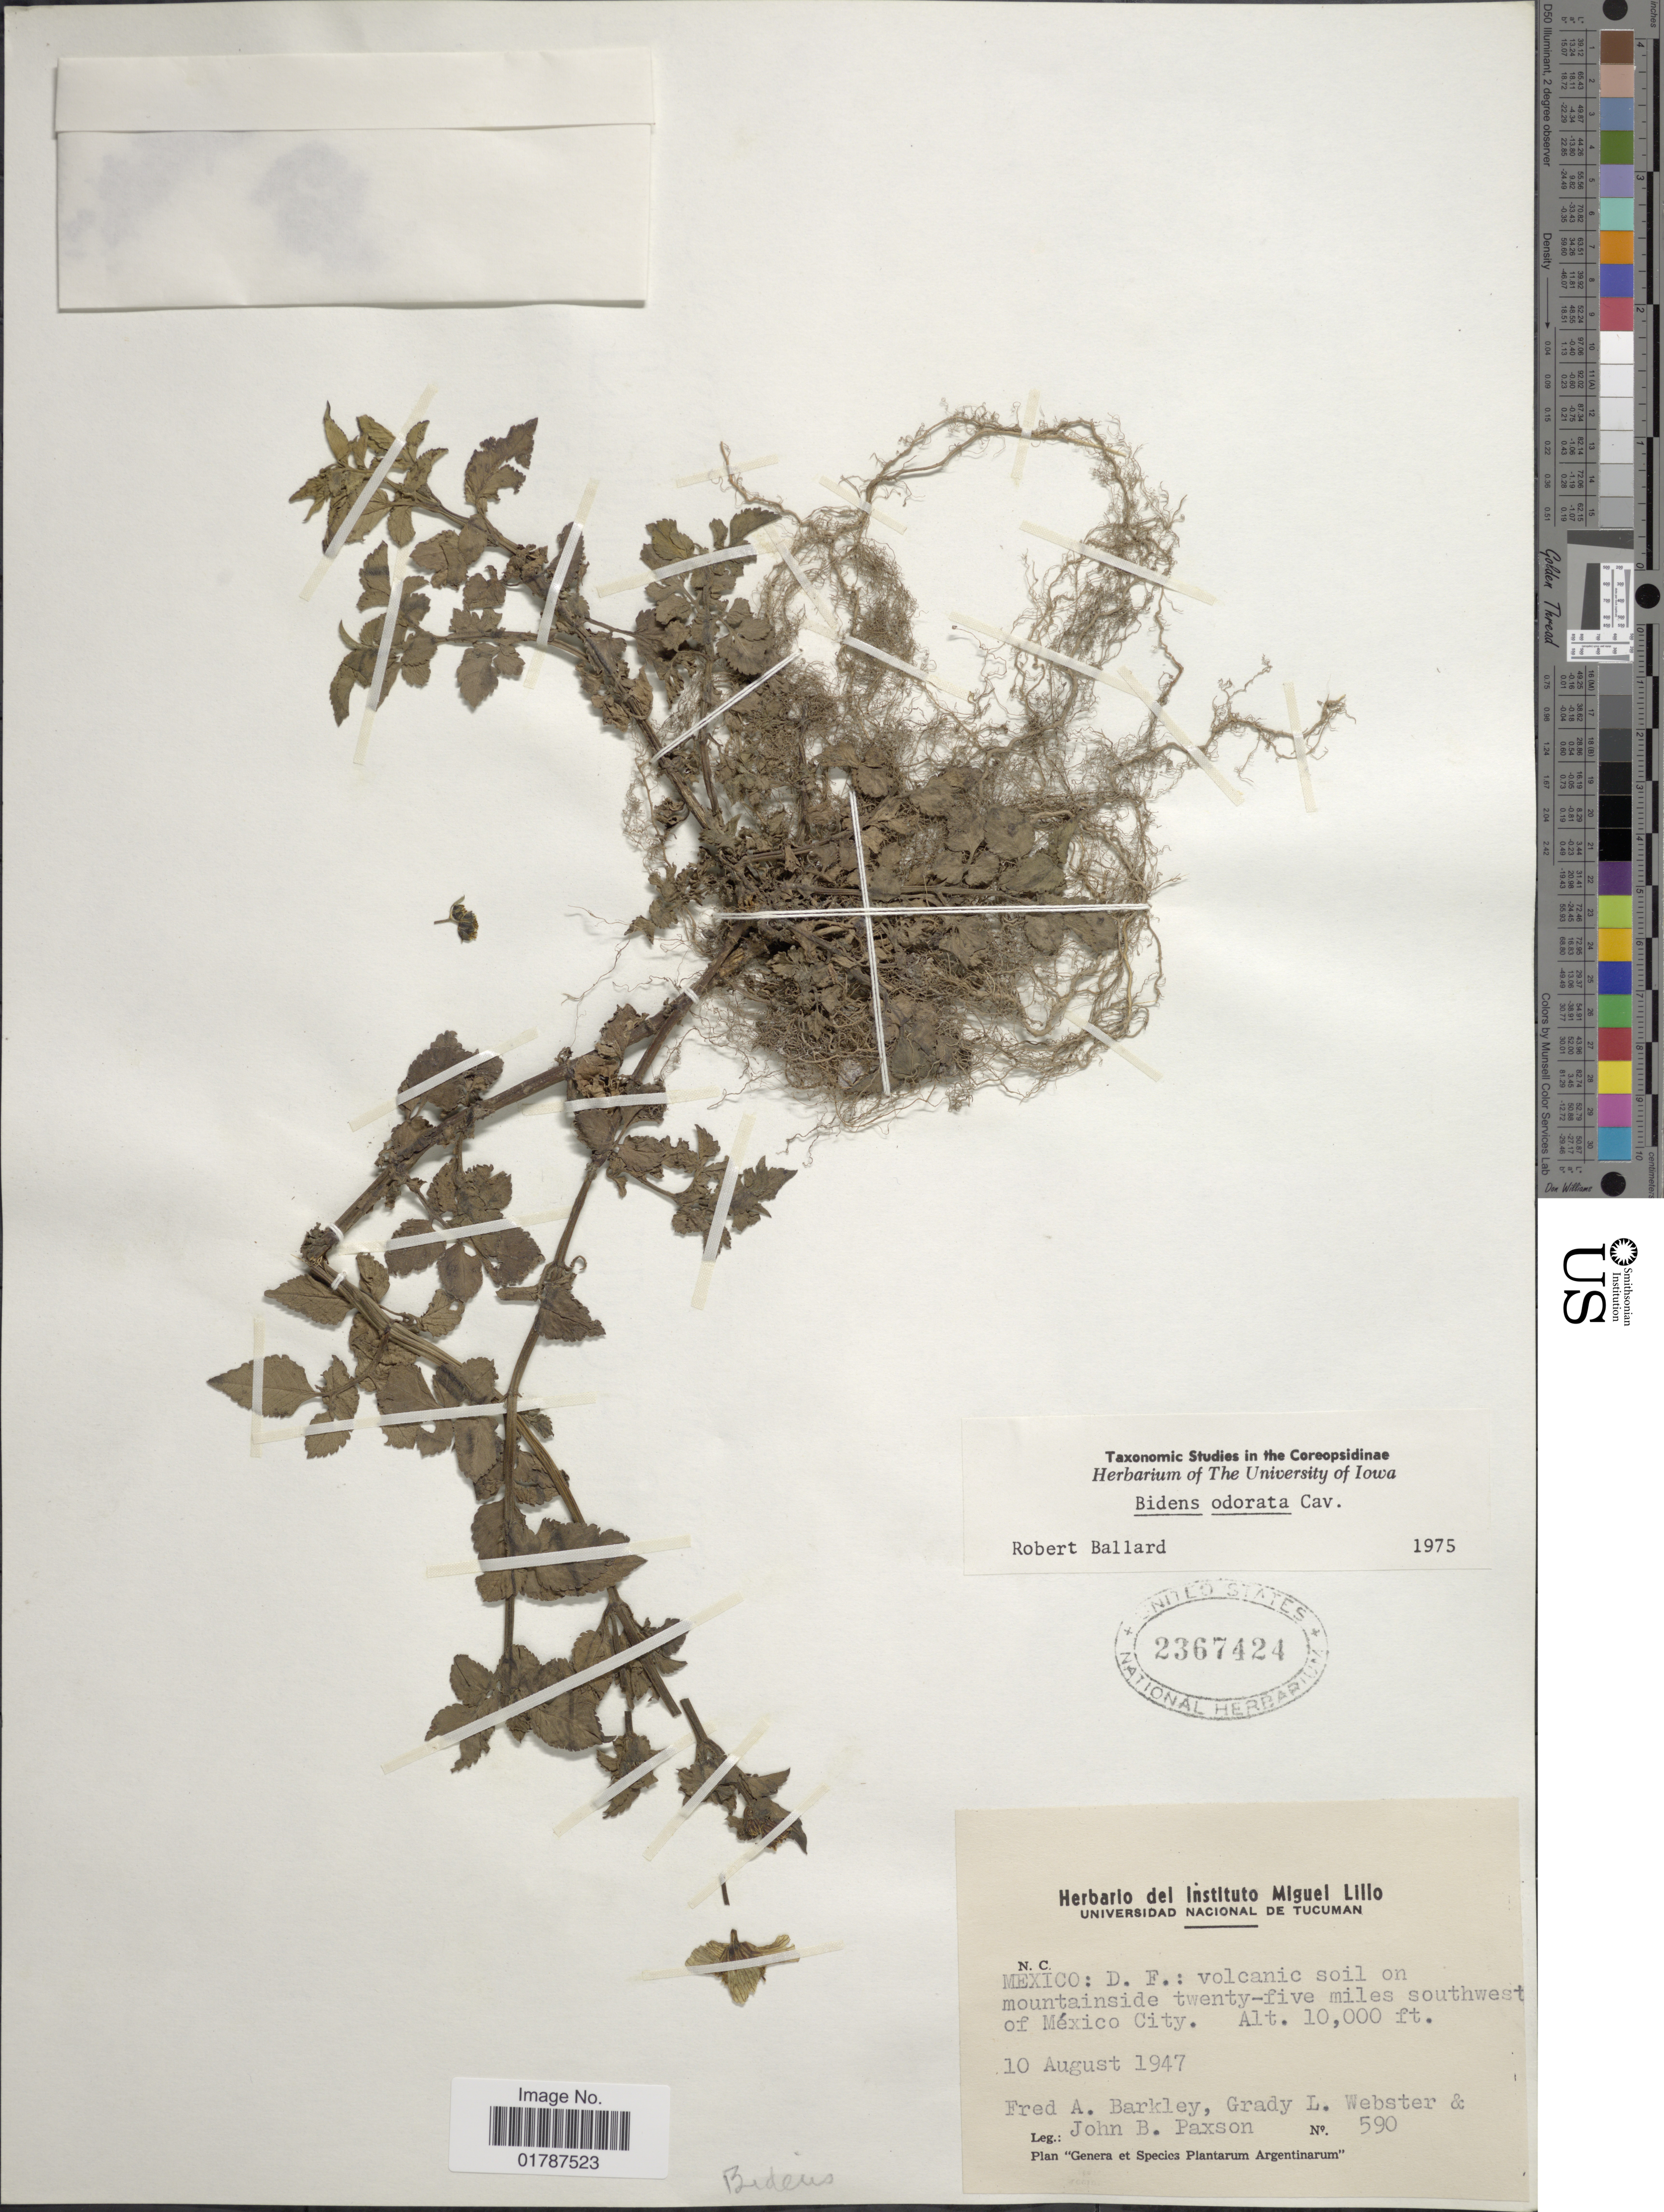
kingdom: Plantae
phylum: Tracheophyta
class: Magnoliopsida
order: Asterales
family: Asteraceae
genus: Bidens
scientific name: Bidens odorata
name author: Cav.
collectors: F. A. Barkley, G. L. Webster & J. B. Paxson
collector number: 590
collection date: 1947-08-10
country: Mexico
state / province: Distrito Federal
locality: Mexico: D. F. : volcanic soil on mountianside twenty-five miles southwest of Mexico City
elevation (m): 3048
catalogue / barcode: US 2367424